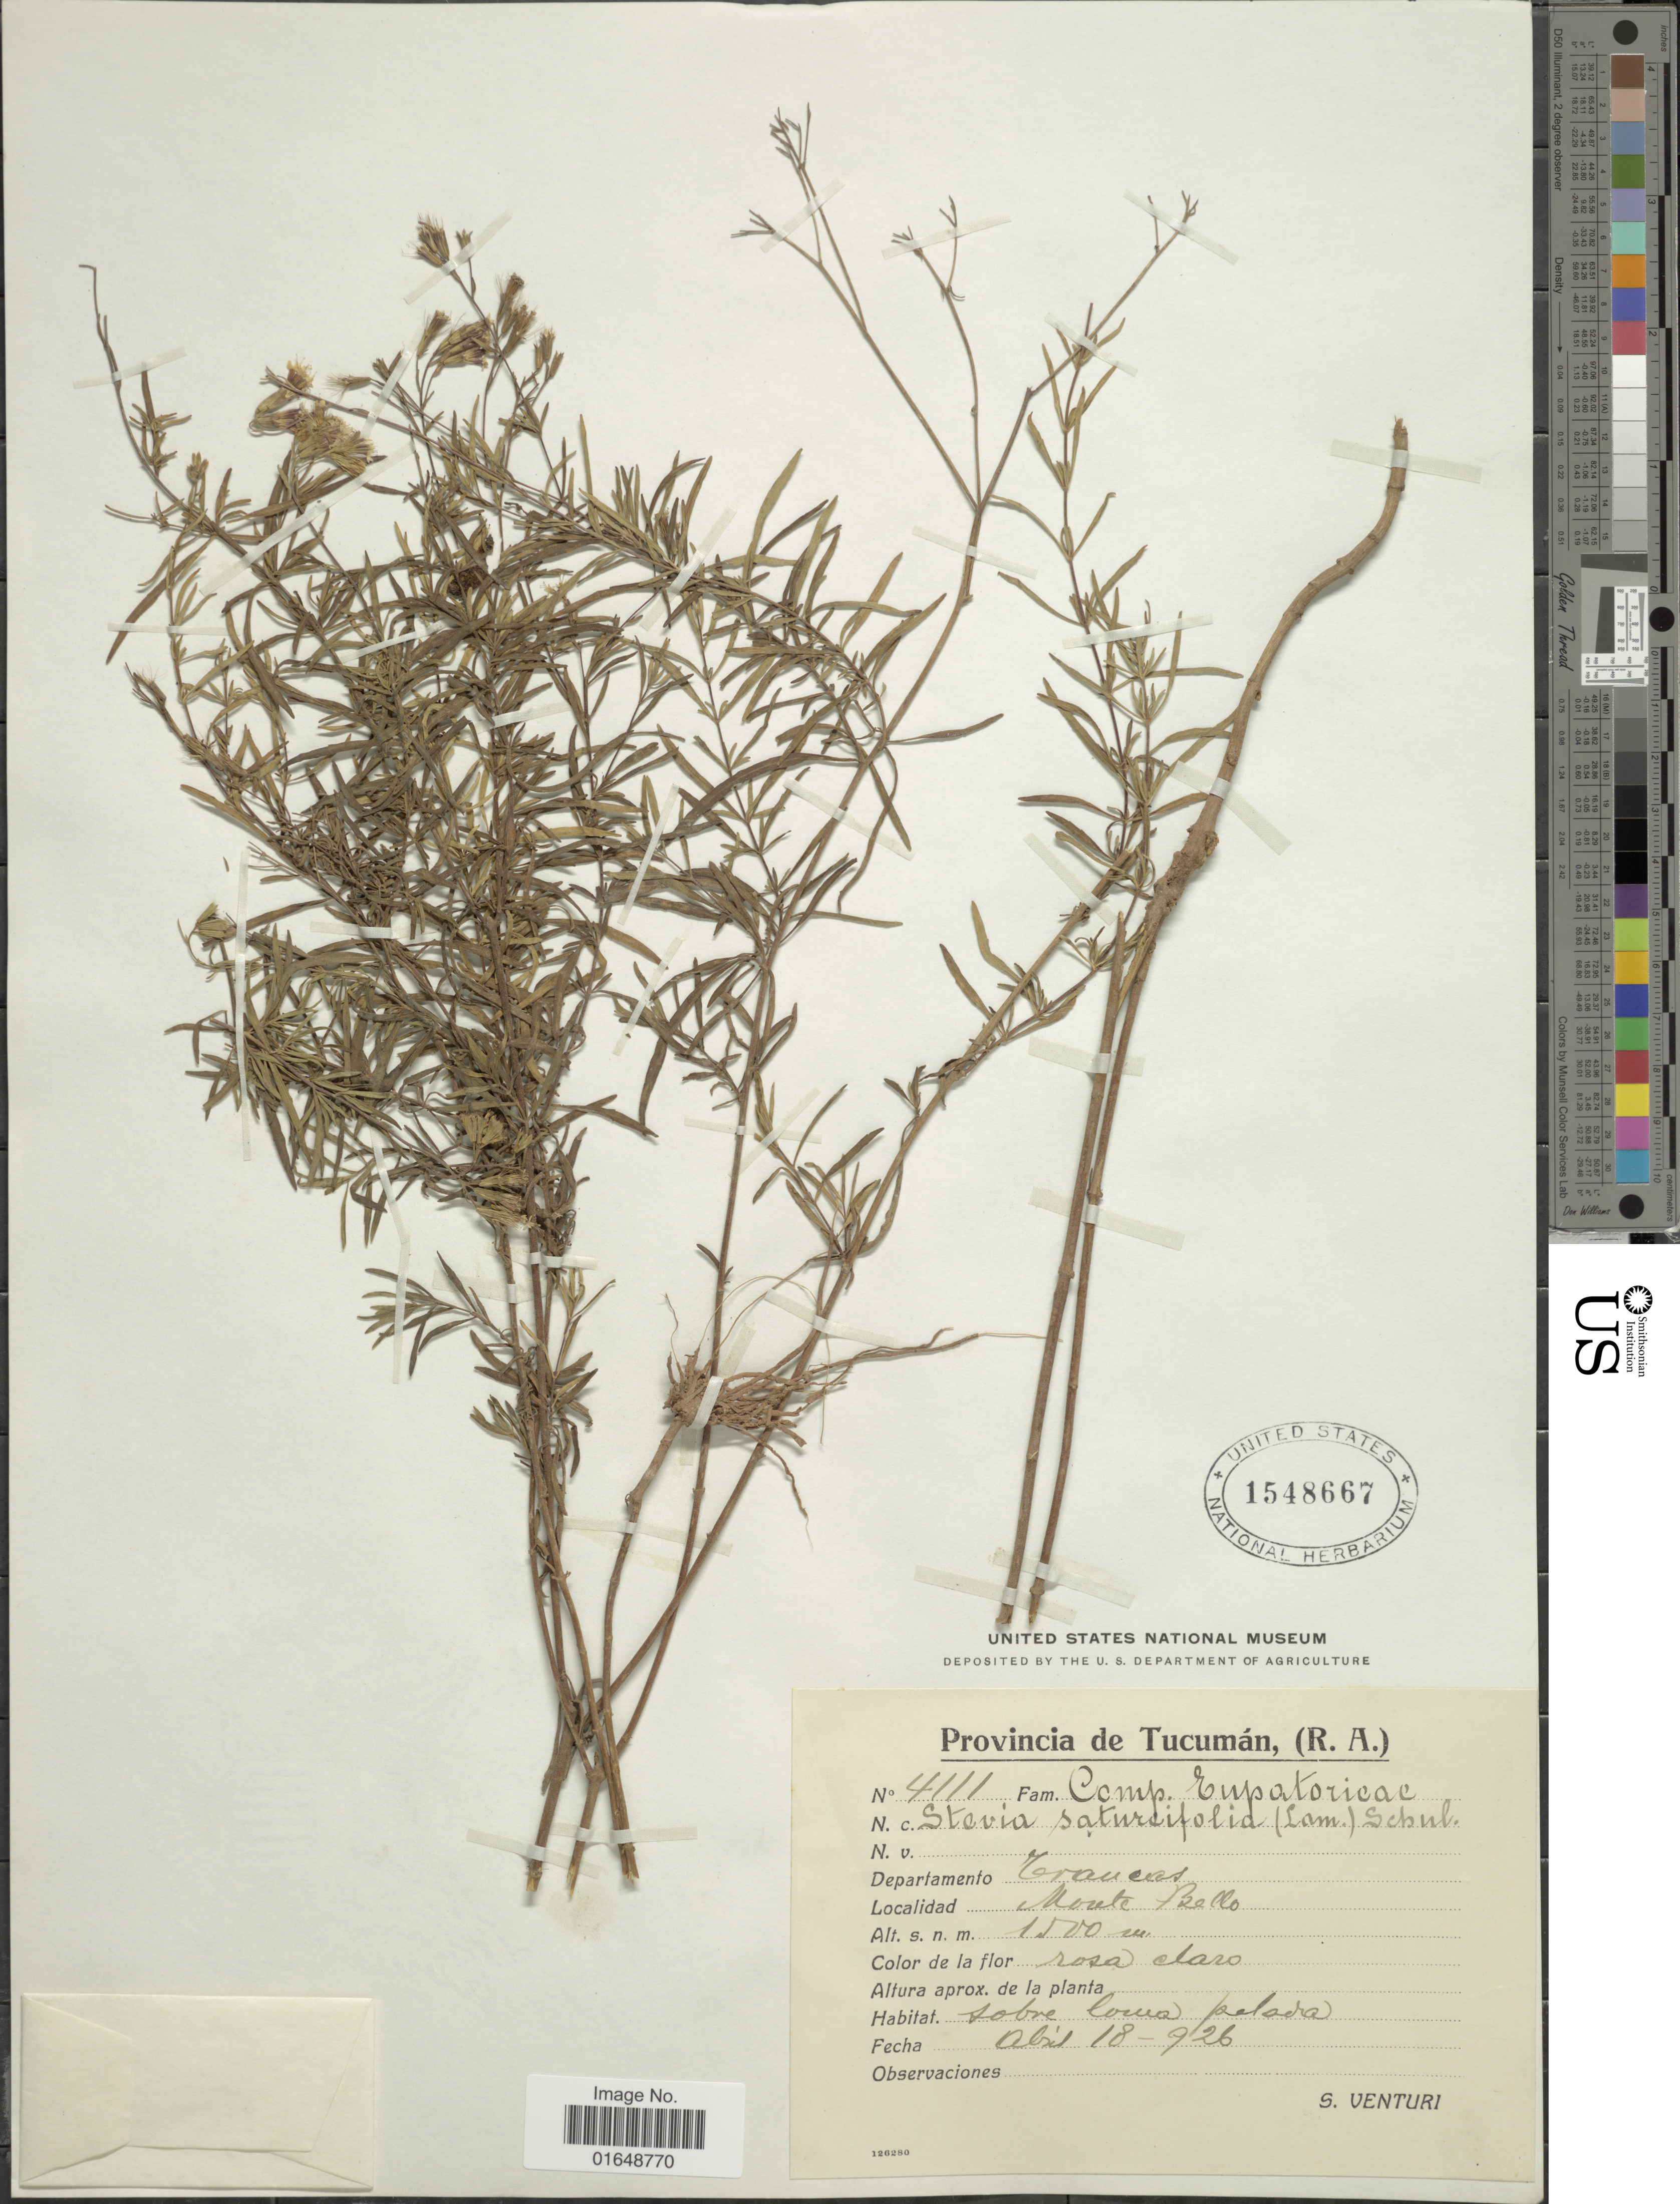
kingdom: Plantae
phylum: Tracheophyta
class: Magnoliopsida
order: Asterales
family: Asteraceae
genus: Stevia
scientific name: Stevia satureifolia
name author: (Lam.) Cav.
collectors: S. Venturi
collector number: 4111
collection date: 1926-04-18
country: Argentina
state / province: Tucuman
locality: Provincia de Tucumán, (R.A.). Departamento Trancas. Monte Bello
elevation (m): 1500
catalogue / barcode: US 1548667